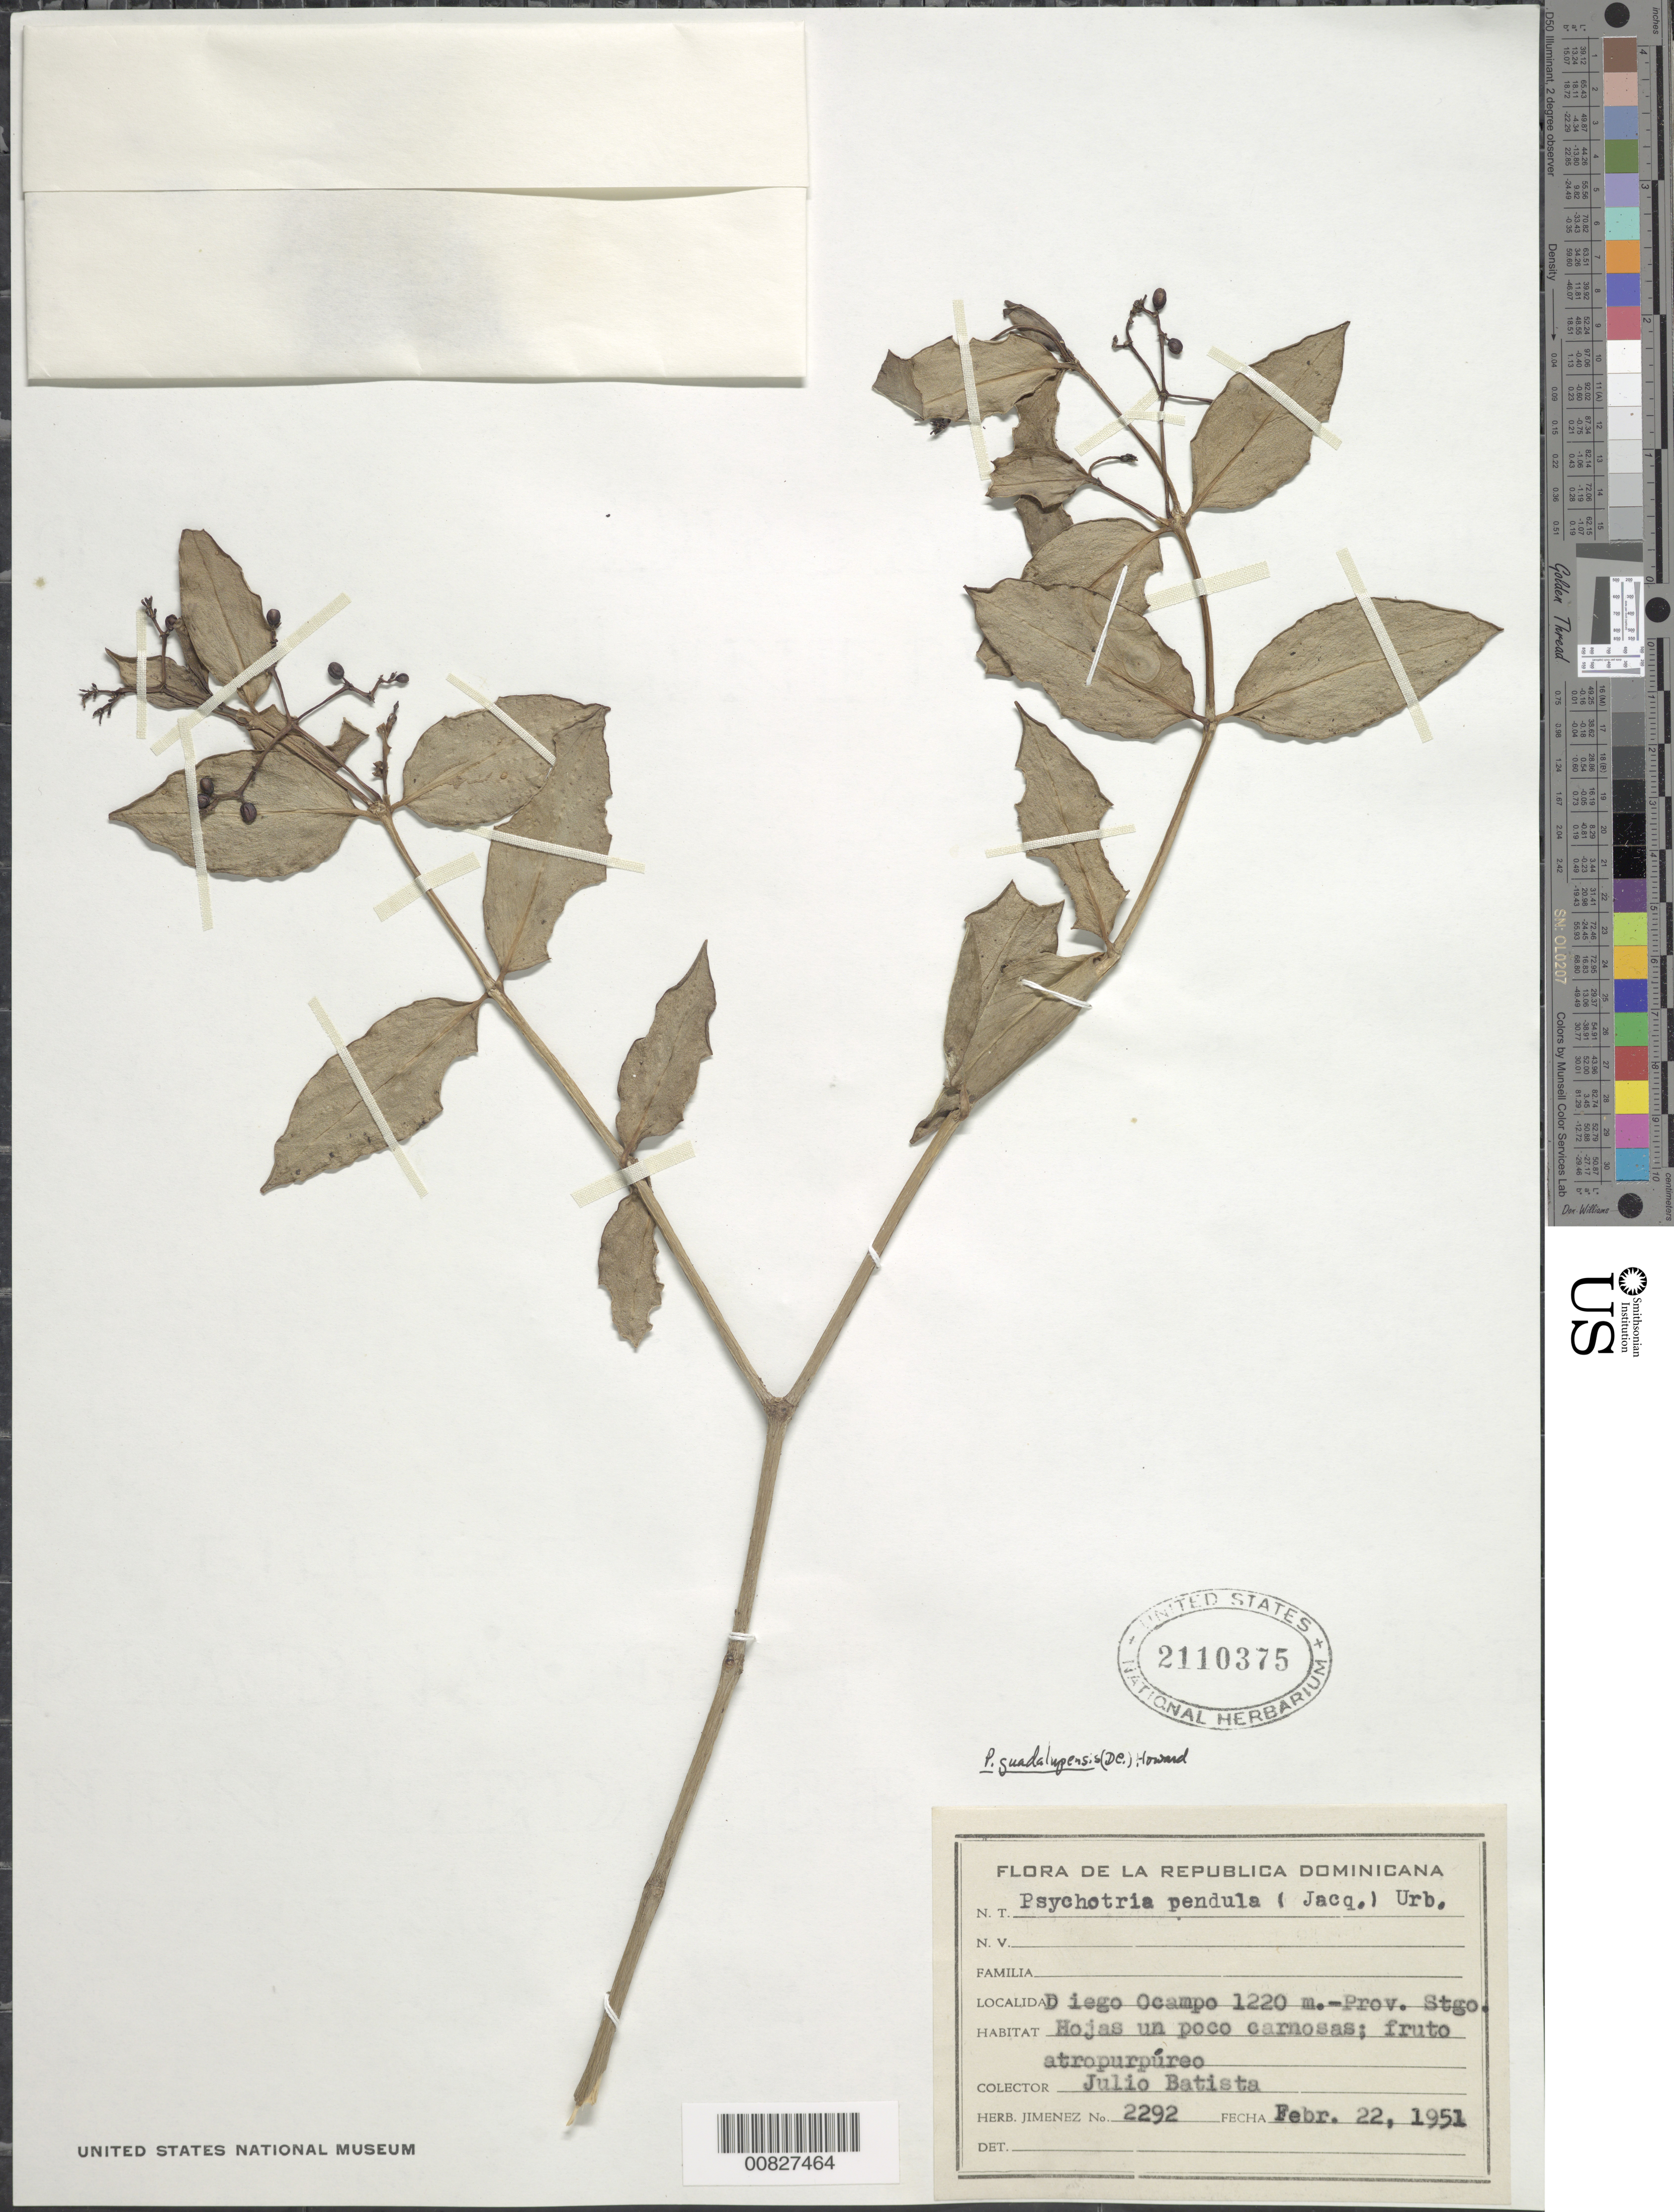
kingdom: Plantae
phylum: Tracheophyta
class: Magnoliopsida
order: Gentianales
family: Rubiaceae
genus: Notopleura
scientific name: Notopleura guadalupensis subsp. tetrapyrena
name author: (Urb.) C.M. Taylor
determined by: Nicolson, Dan H.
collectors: J. Batista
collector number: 2292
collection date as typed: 22 Feb 1951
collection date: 1951-02-22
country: Dominican Republic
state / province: Santiago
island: Hispaniola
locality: Diego de Ocampo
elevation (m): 1220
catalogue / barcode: US 2110375